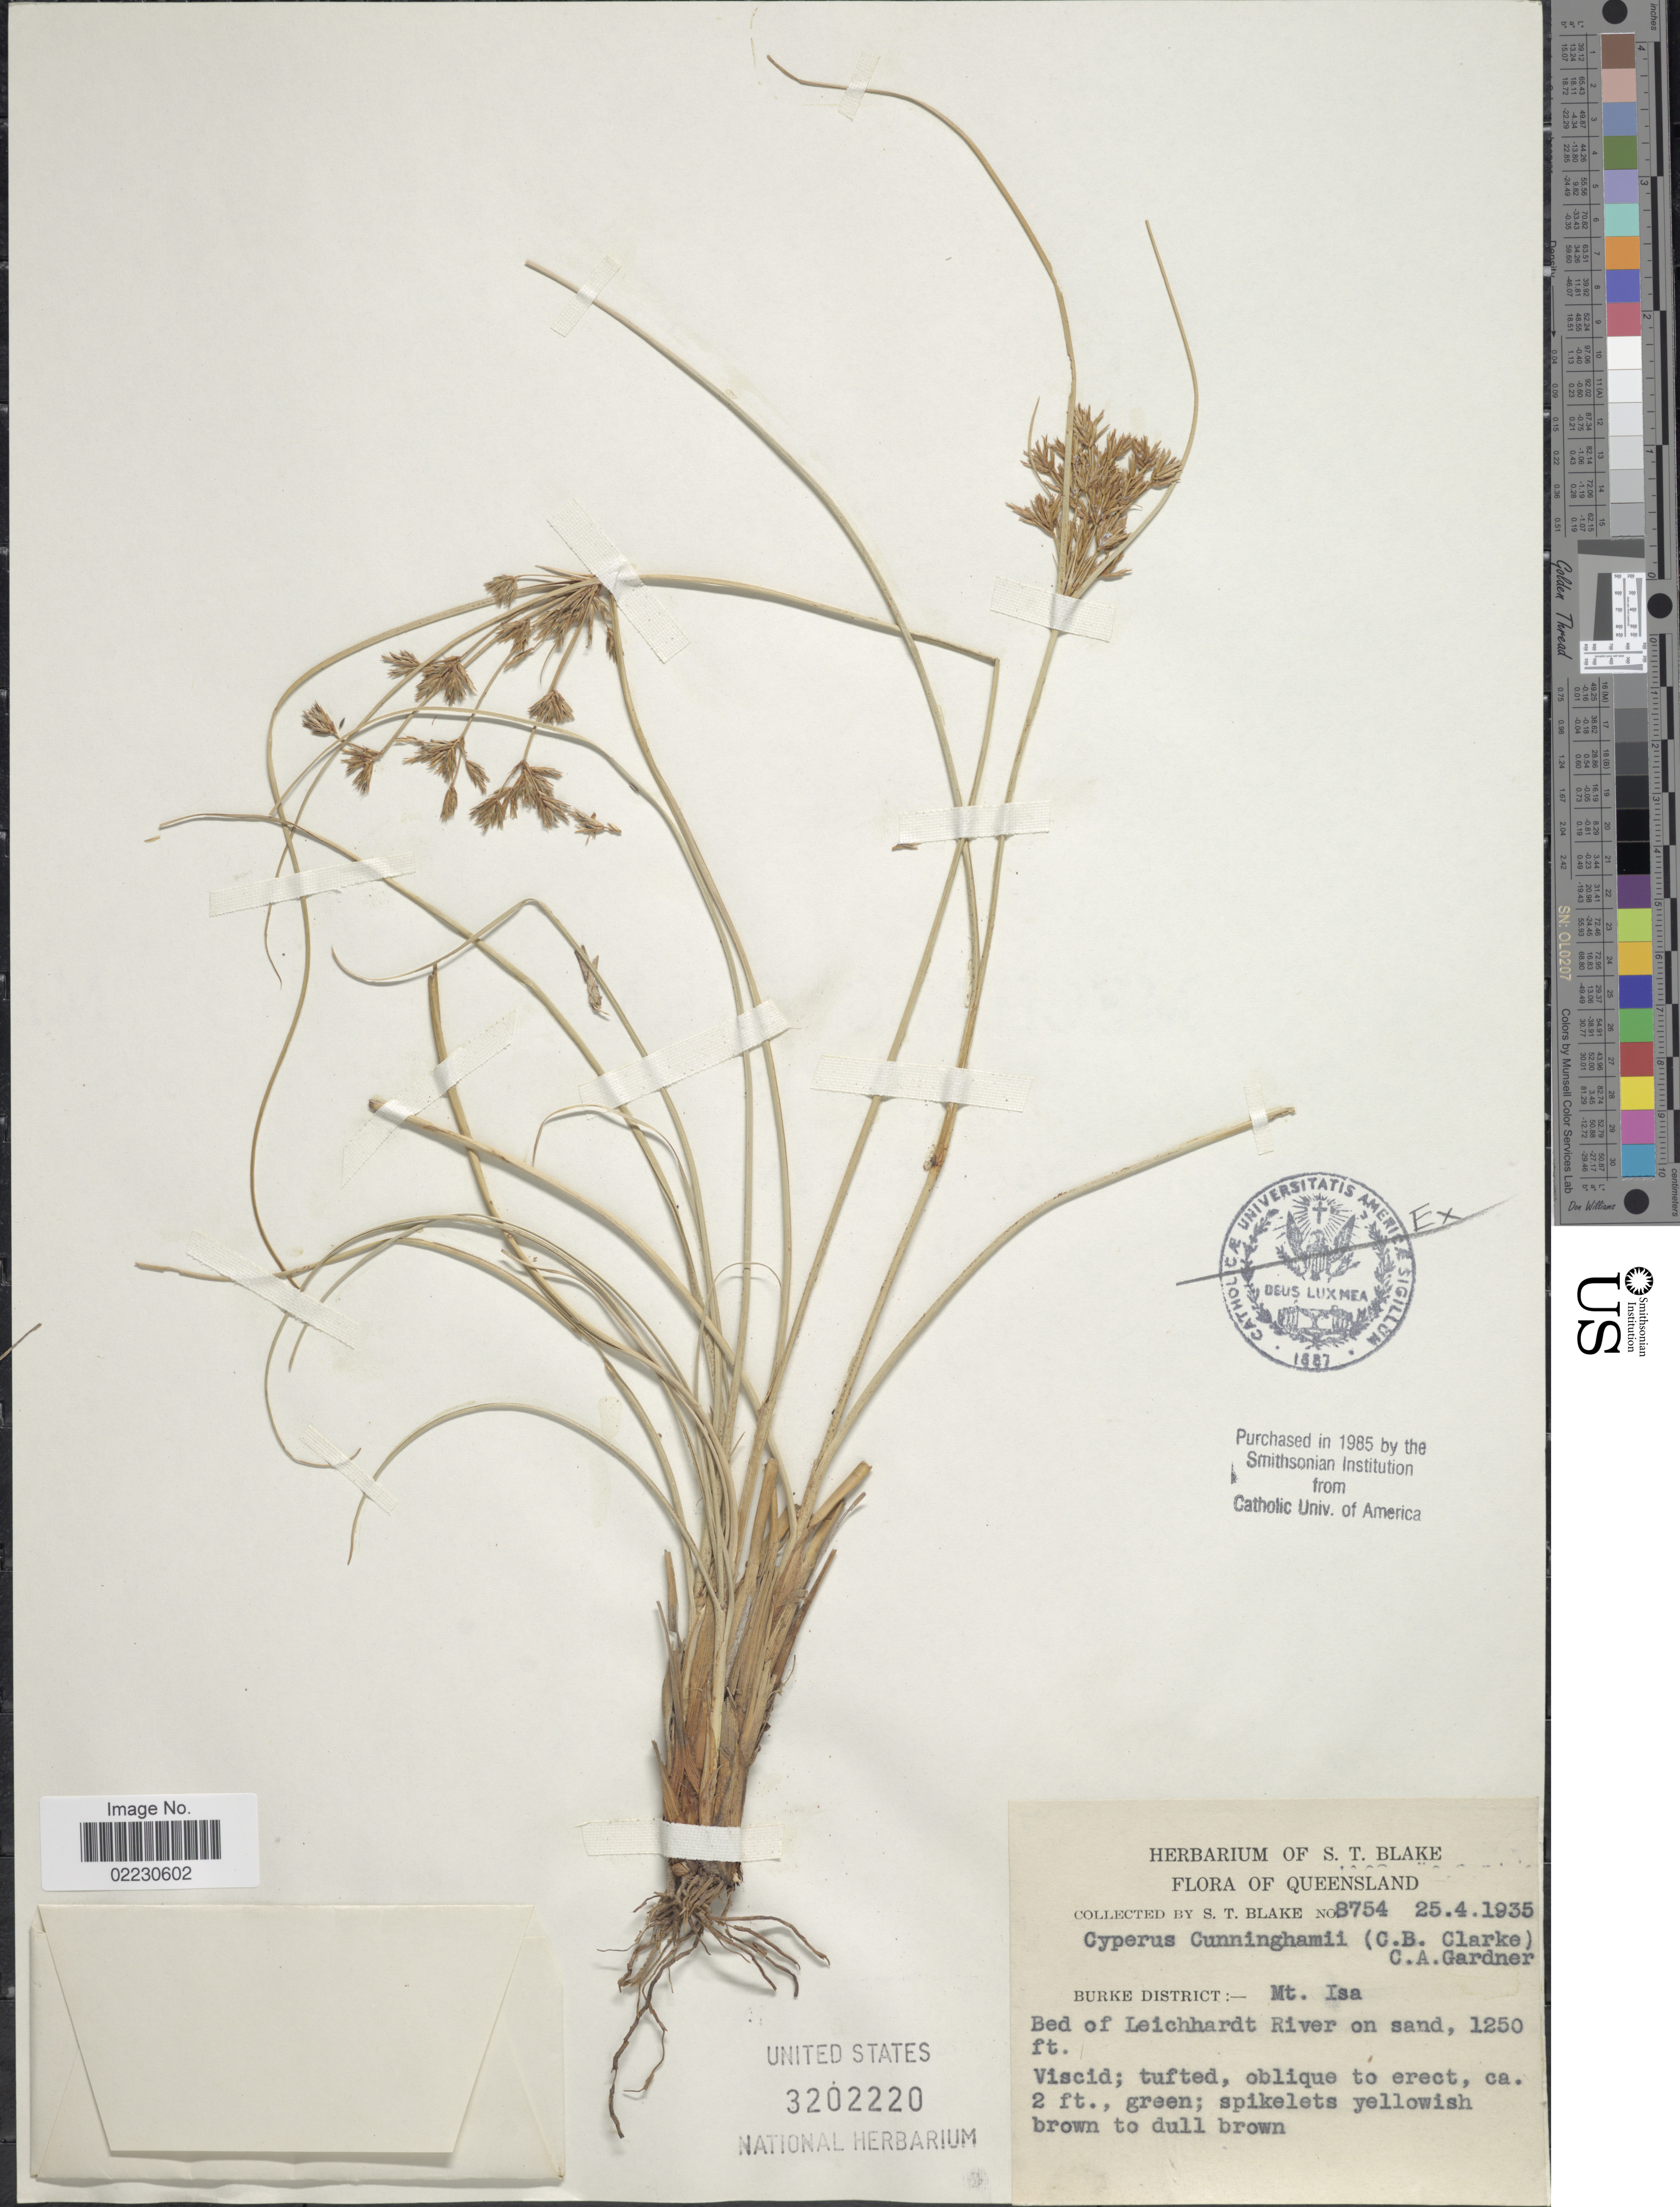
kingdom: Plantae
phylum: Tracheophyta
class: Liliopsida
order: Poales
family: Cyperaceae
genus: Cyperus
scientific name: Cyperus cunninghamii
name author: (C.B. Clarke) C.A. Gardner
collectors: S. T. Blake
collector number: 8754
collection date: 1935-04-25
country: Australia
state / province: Queensland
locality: Burke District;- Mt. Isa. Bed of Leichhardt River on sand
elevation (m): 381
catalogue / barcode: US 3202220